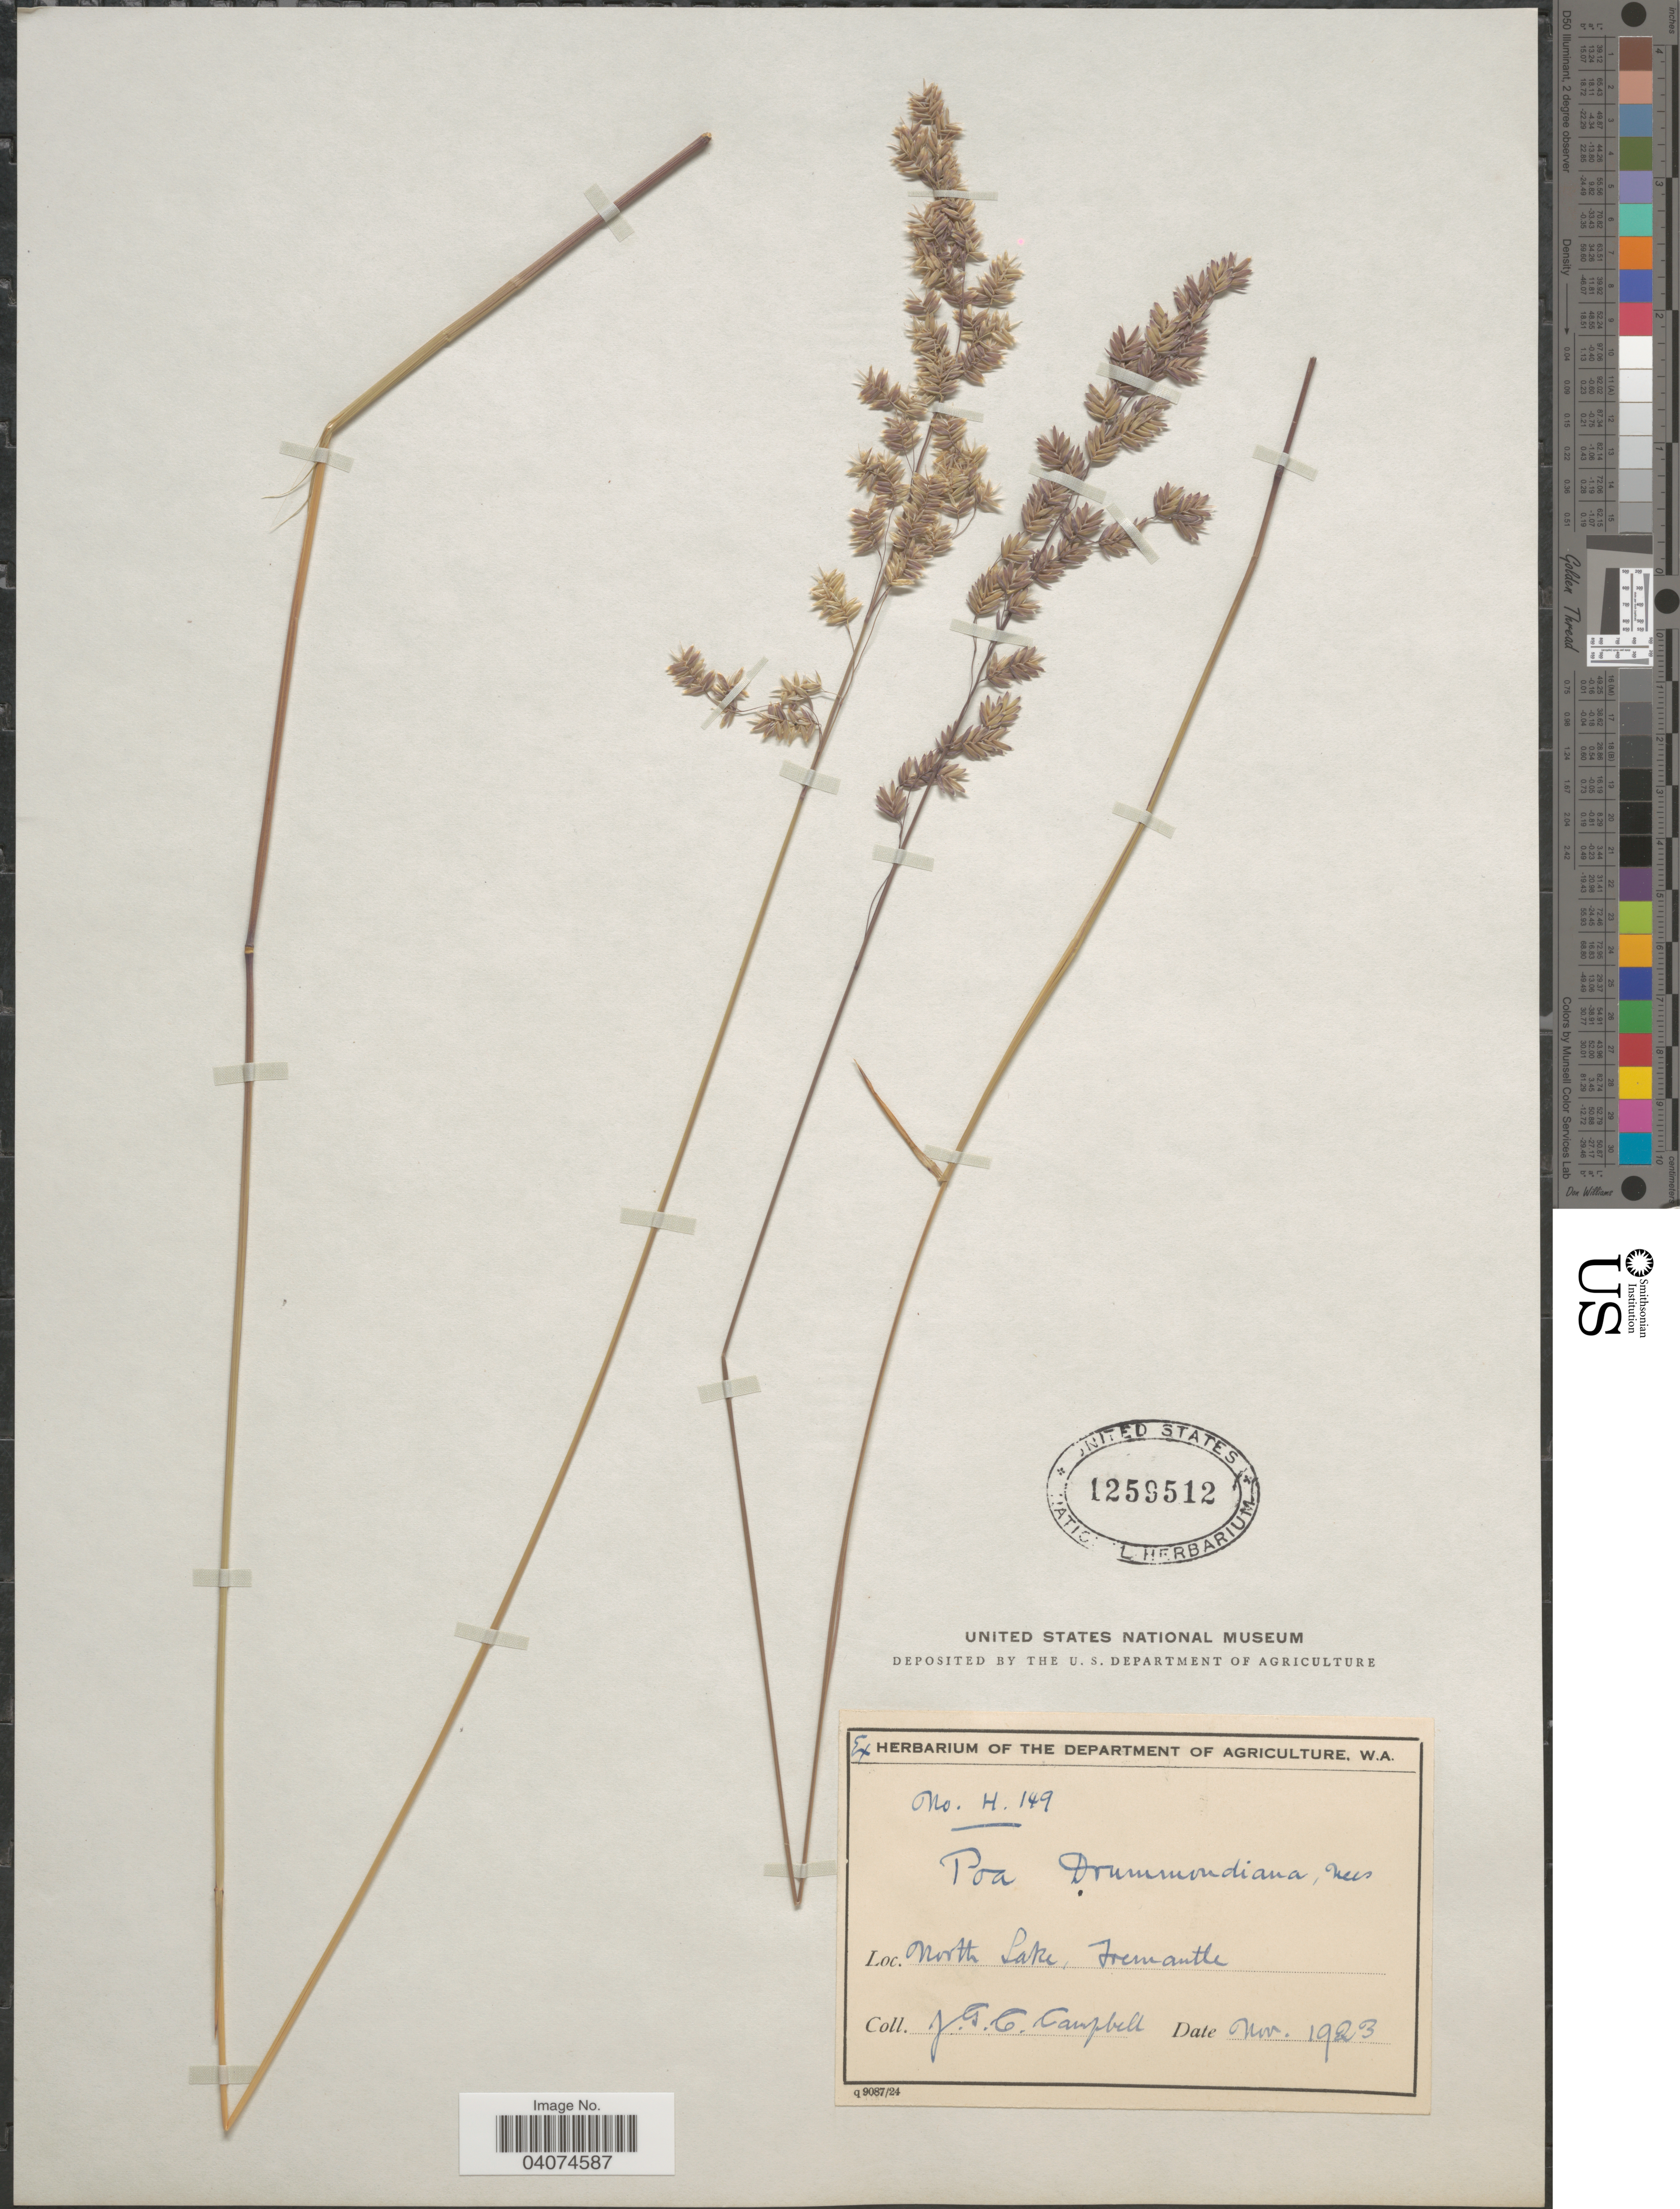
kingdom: Plantae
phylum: Tracheophyta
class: Liliopsida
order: Poales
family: Poaceae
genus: Poa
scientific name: Poa drummondiana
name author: Nees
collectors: J. Campbell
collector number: H149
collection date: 1923-11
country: Australia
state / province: Western Australia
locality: North Lake, Fremantle.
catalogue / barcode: US 1259512